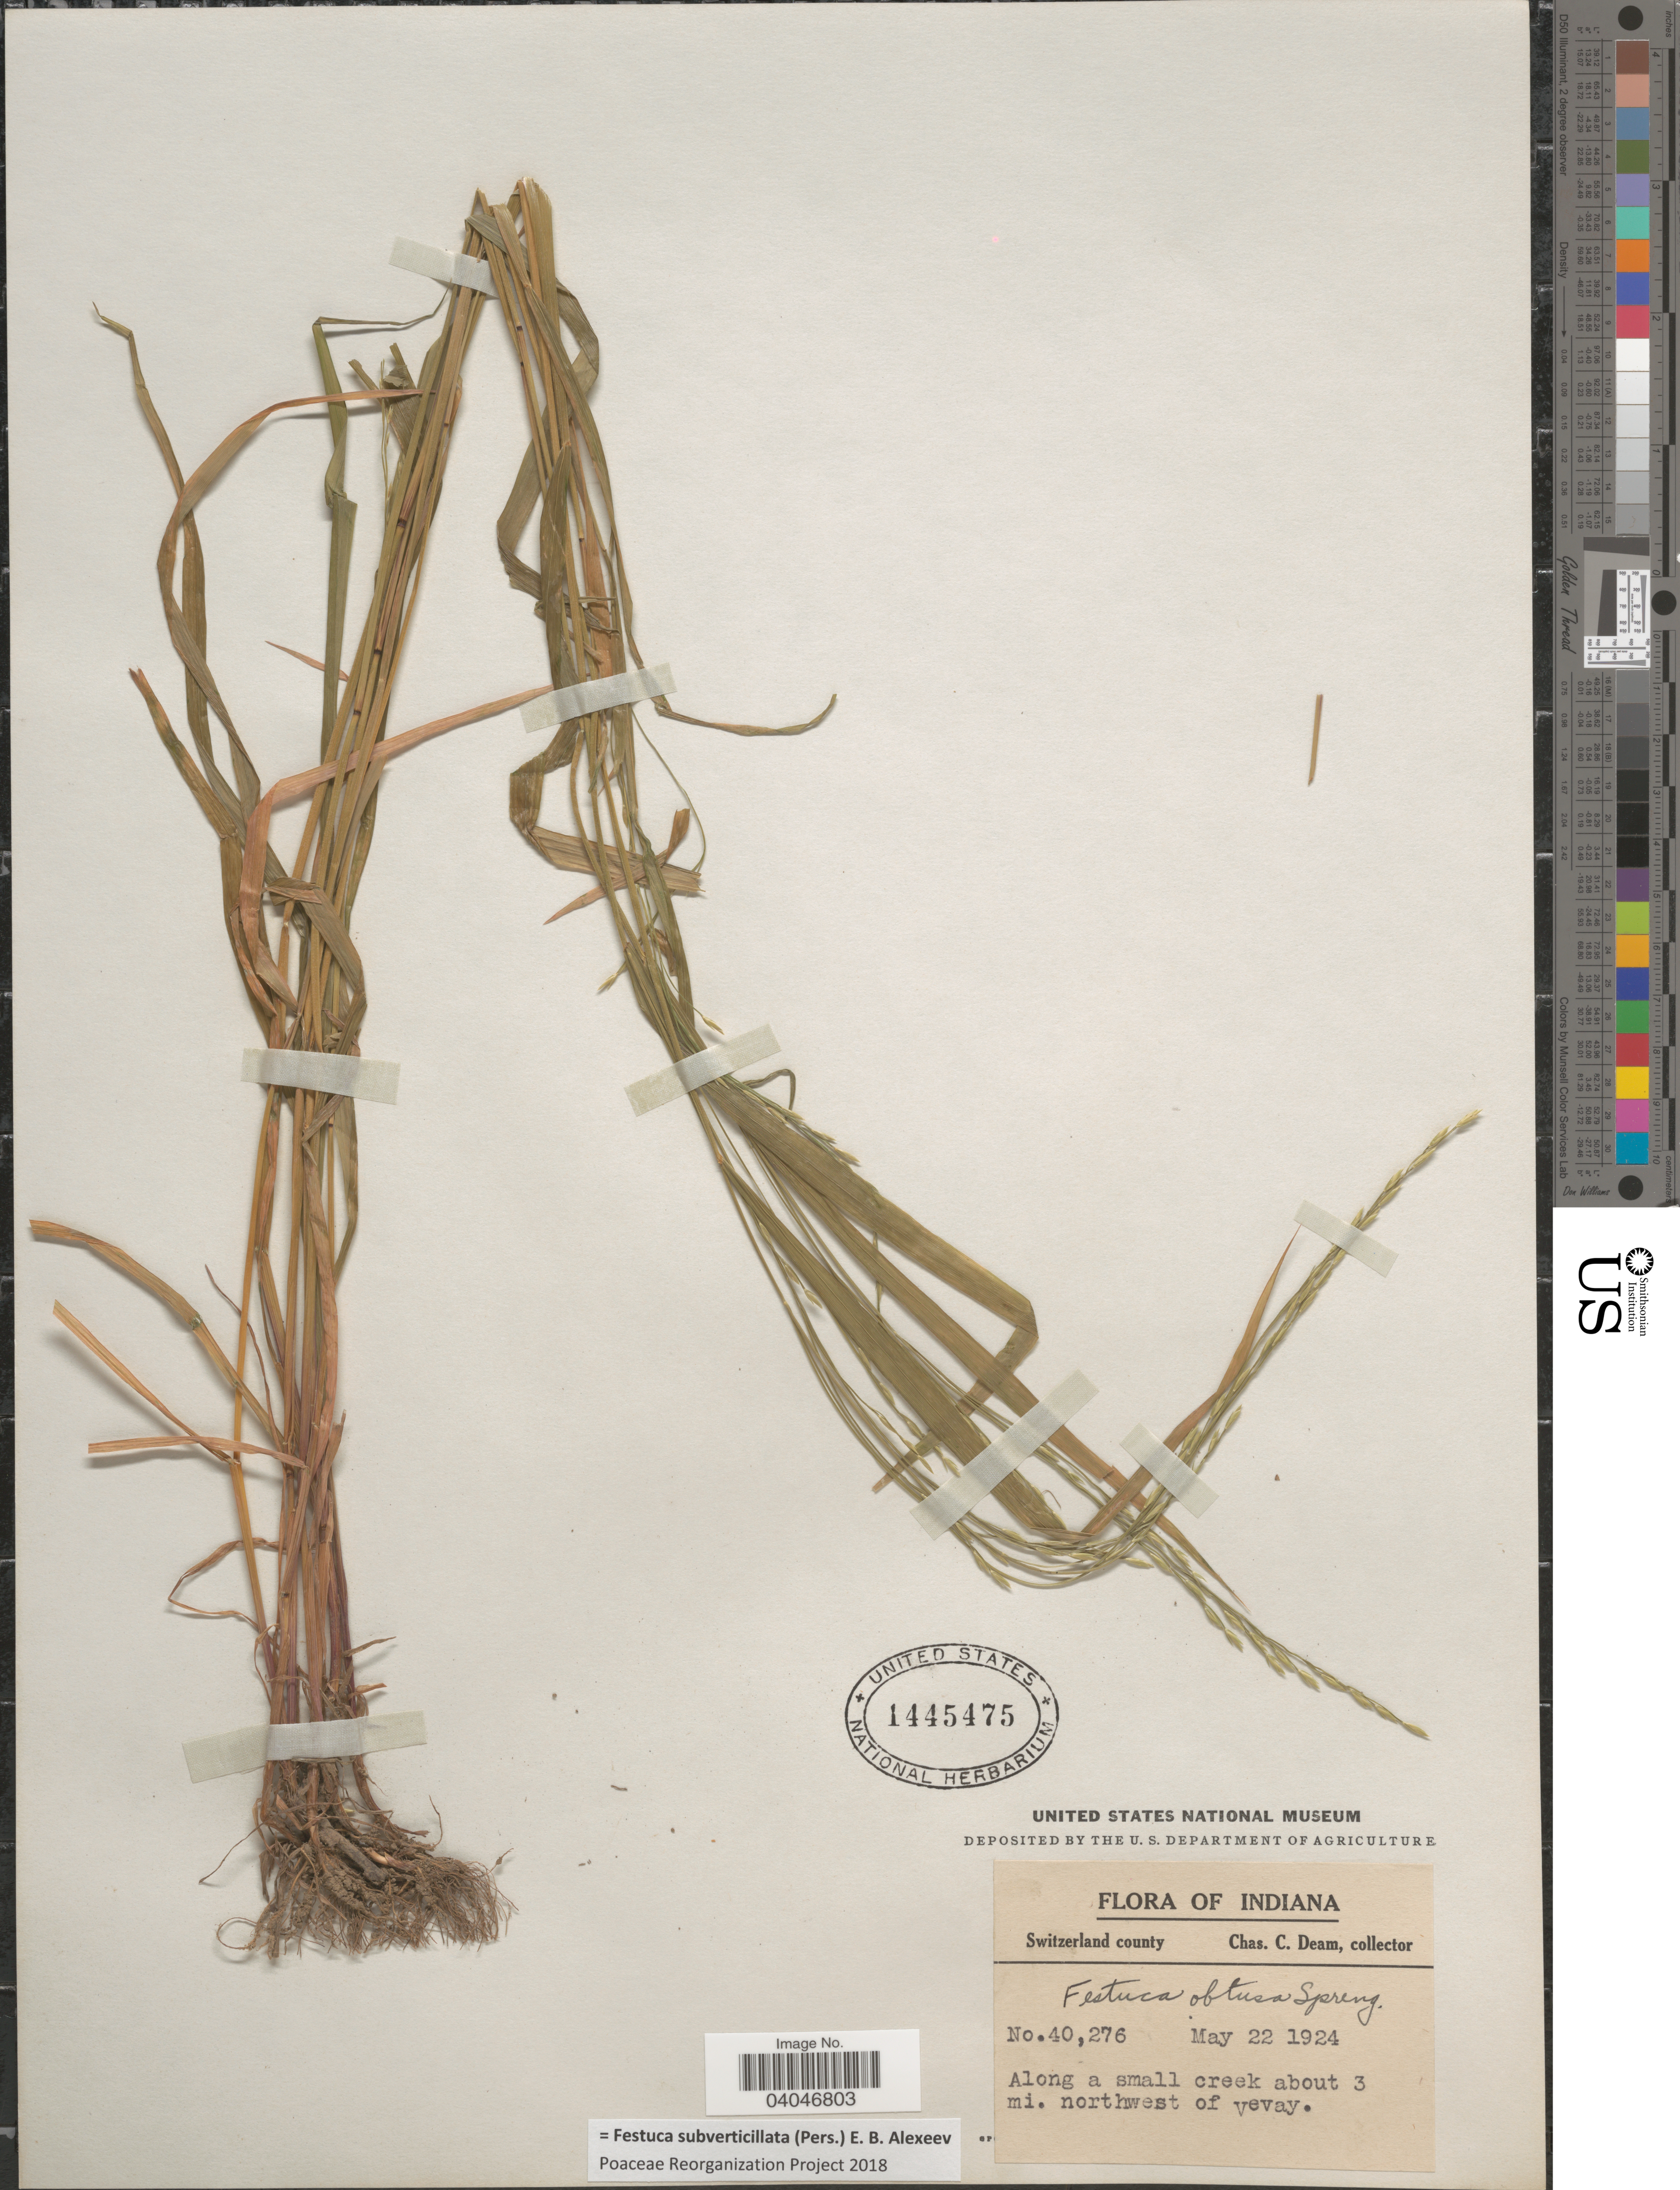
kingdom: Plantae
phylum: Tracheophyta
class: Liliopsida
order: Poales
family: Poaceae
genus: Festuca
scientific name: Festuca subverticillata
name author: (Pers.) E.B. Alexeev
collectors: C. C. Deam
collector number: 40276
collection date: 1924-05-22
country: United States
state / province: Indiana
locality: Switzerland county. Along a small creek about 2 mi. northwest of Vevay.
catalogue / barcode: US 1445475